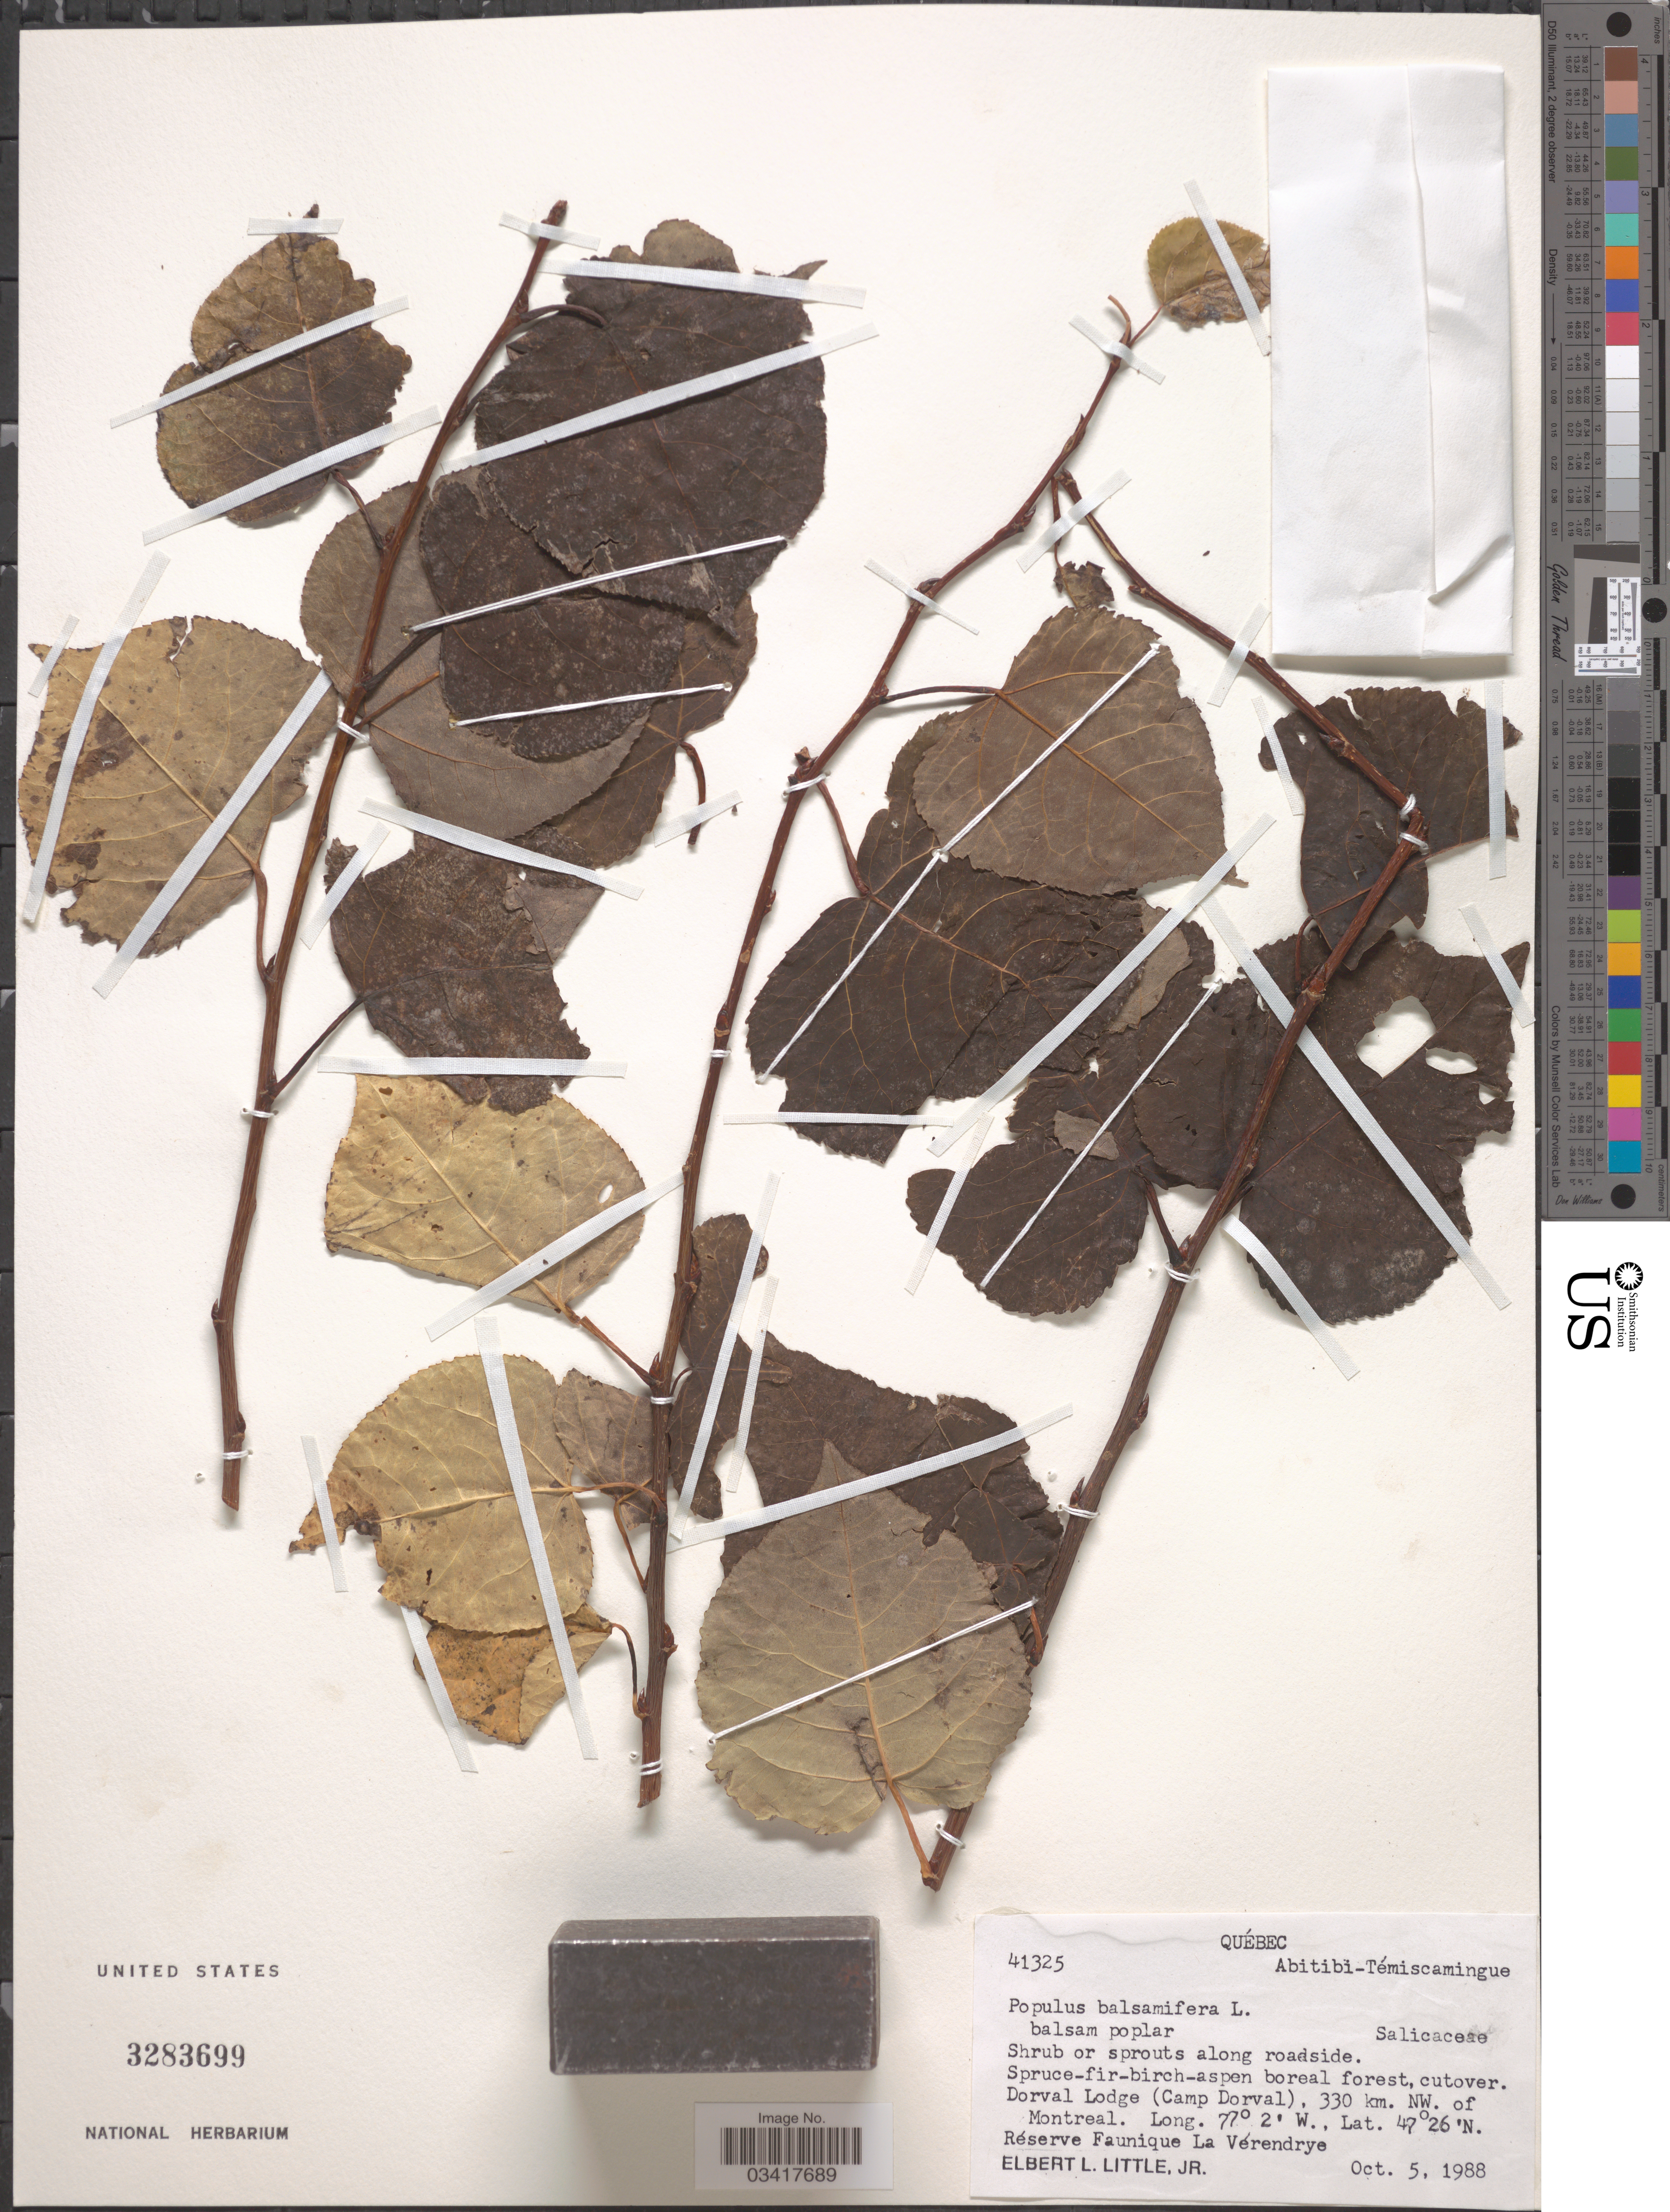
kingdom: Plantae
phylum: Tracheophyta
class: Magnoliopsida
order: Malpighiales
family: Salicaceae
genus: Populus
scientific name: Populus balsamifera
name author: L.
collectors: E. L. Little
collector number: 41325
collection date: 1988-10-05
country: Canada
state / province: Quebec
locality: Dorval Lodge (Camp Dorval), 330 km. NW. of Montreal. Réserve Faunique La Vérendrye.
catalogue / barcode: US 3283699